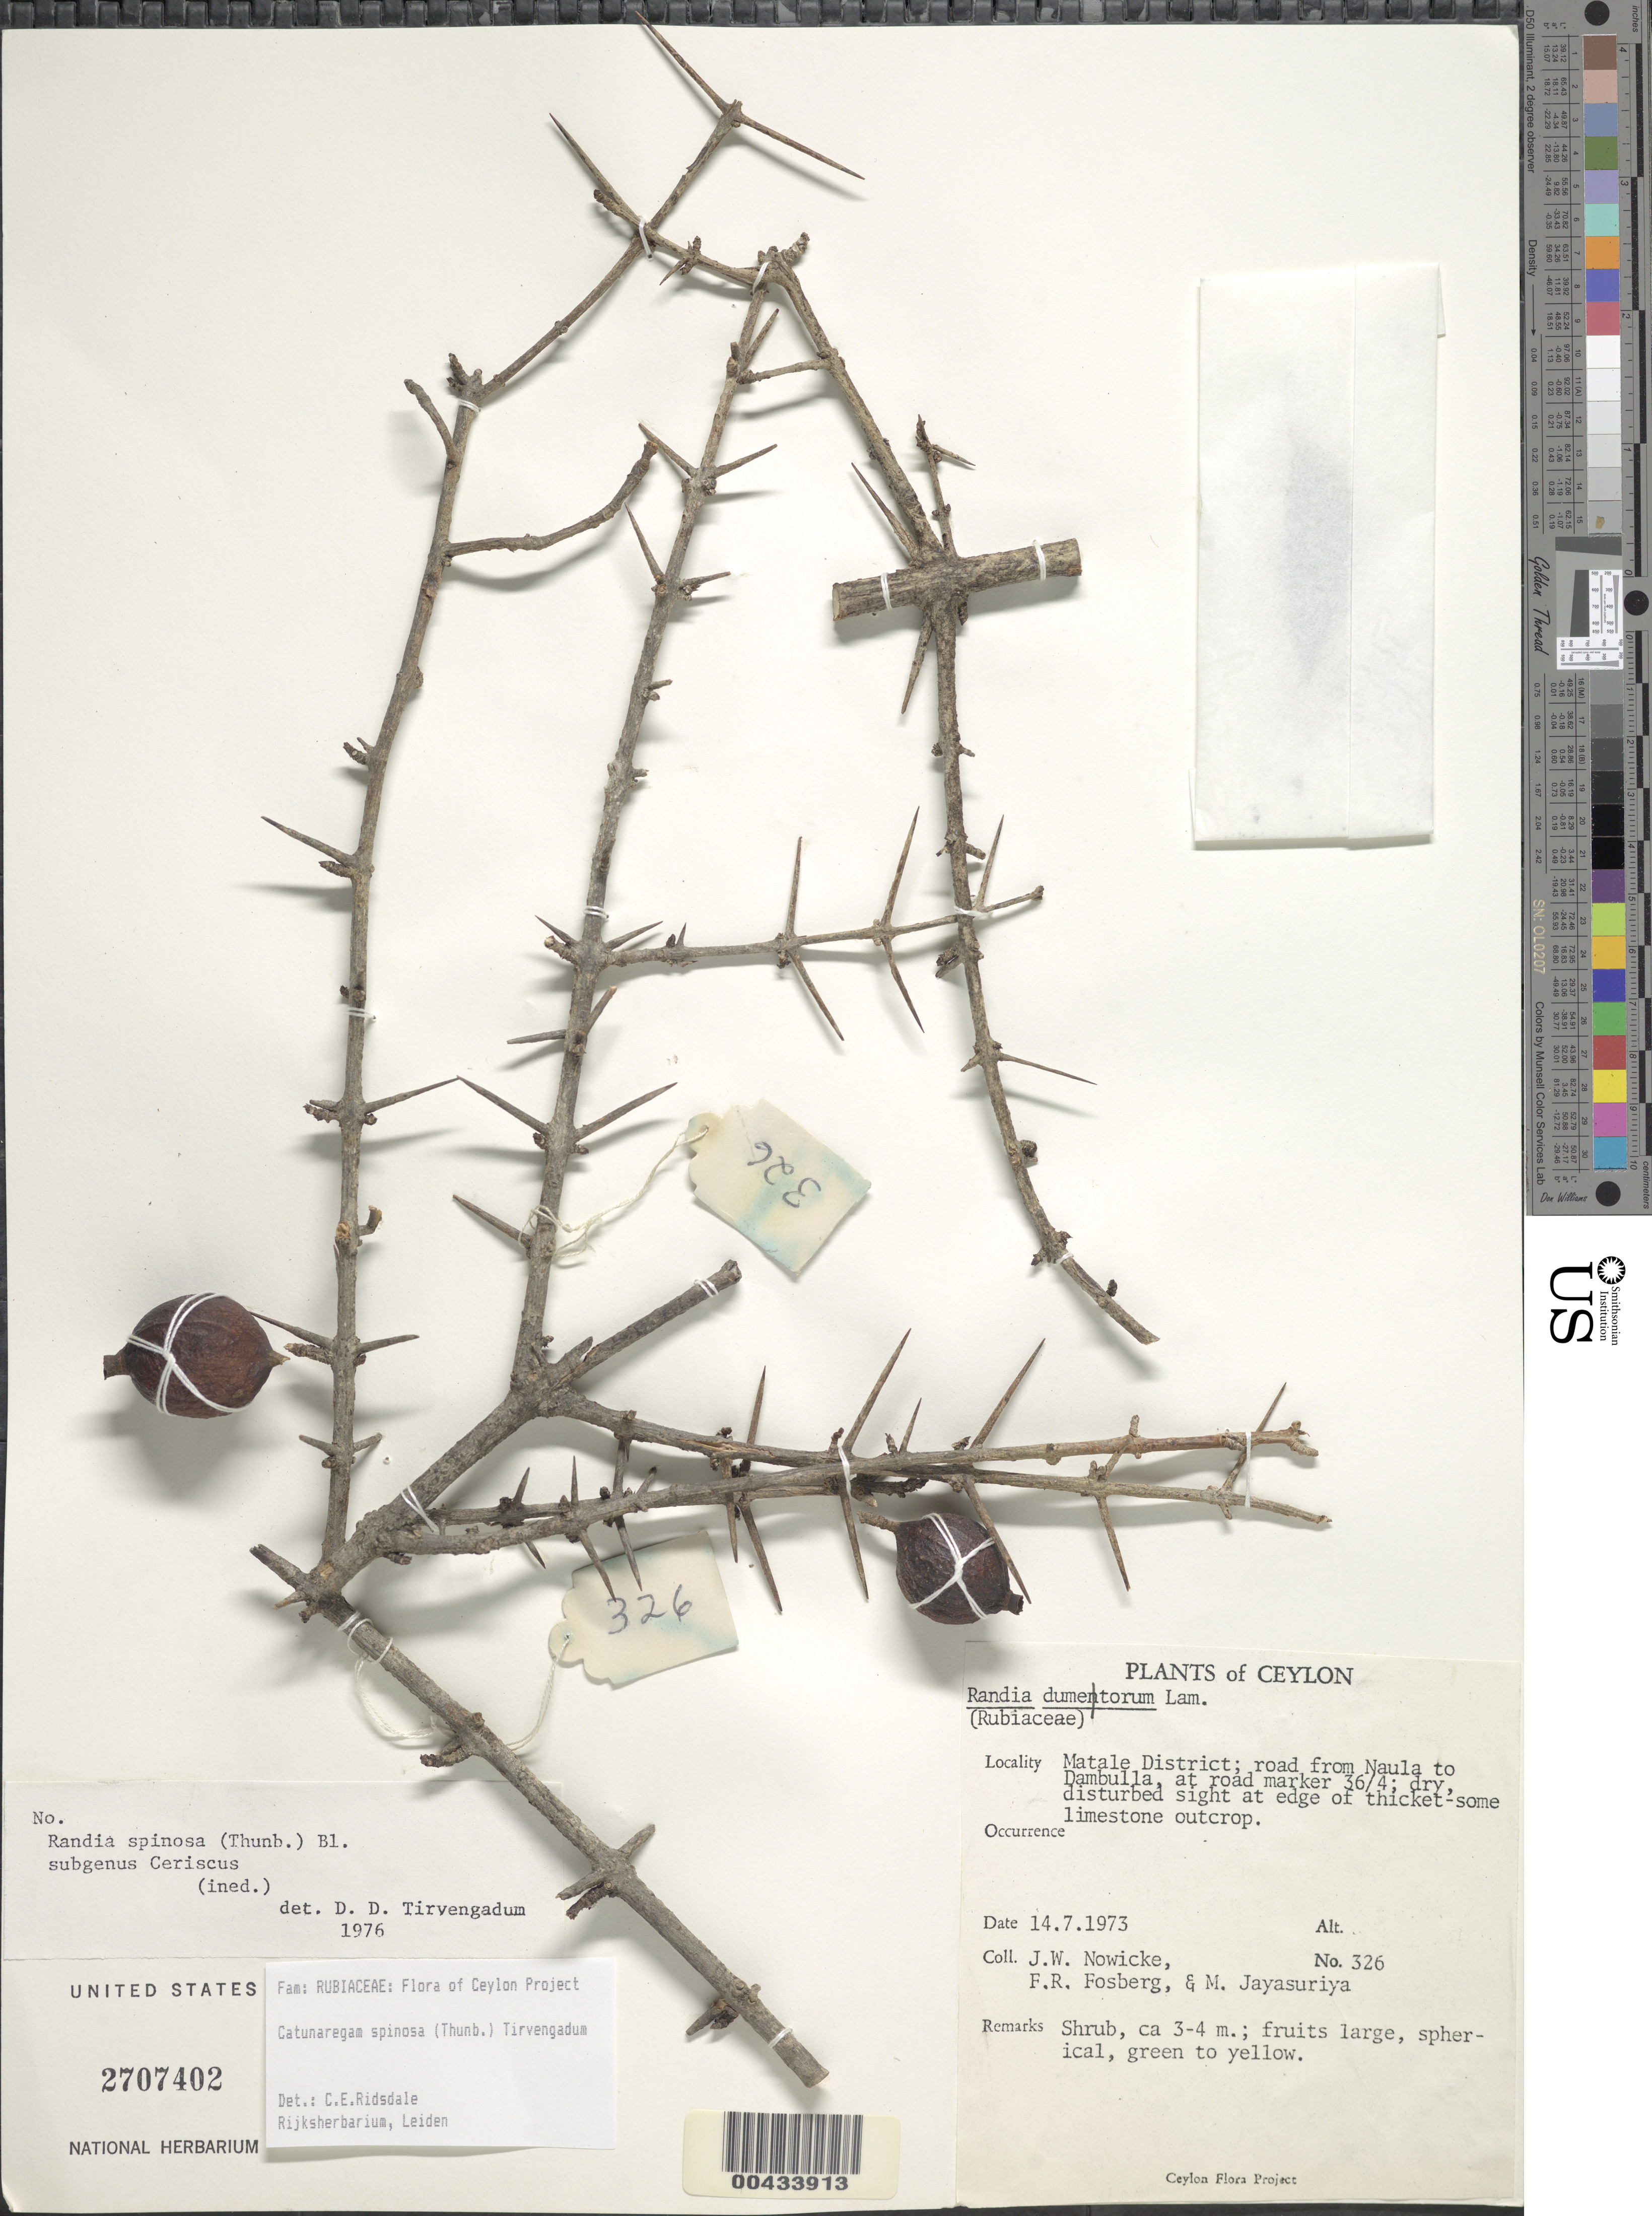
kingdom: Plantae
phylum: Tracheophyta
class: Magnoliopsida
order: Gentianales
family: Rubiaceae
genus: Catunaregam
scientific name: Catunaregam spinosa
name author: (Thunb.) Tirveng.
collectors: J. W. Nowicke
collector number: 326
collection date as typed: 14 Jul 1973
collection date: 1973-07-14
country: Sri Lanka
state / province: Central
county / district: Matale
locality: rd from Naula to Dambulla, at rd marker 36/4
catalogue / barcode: US 2707402